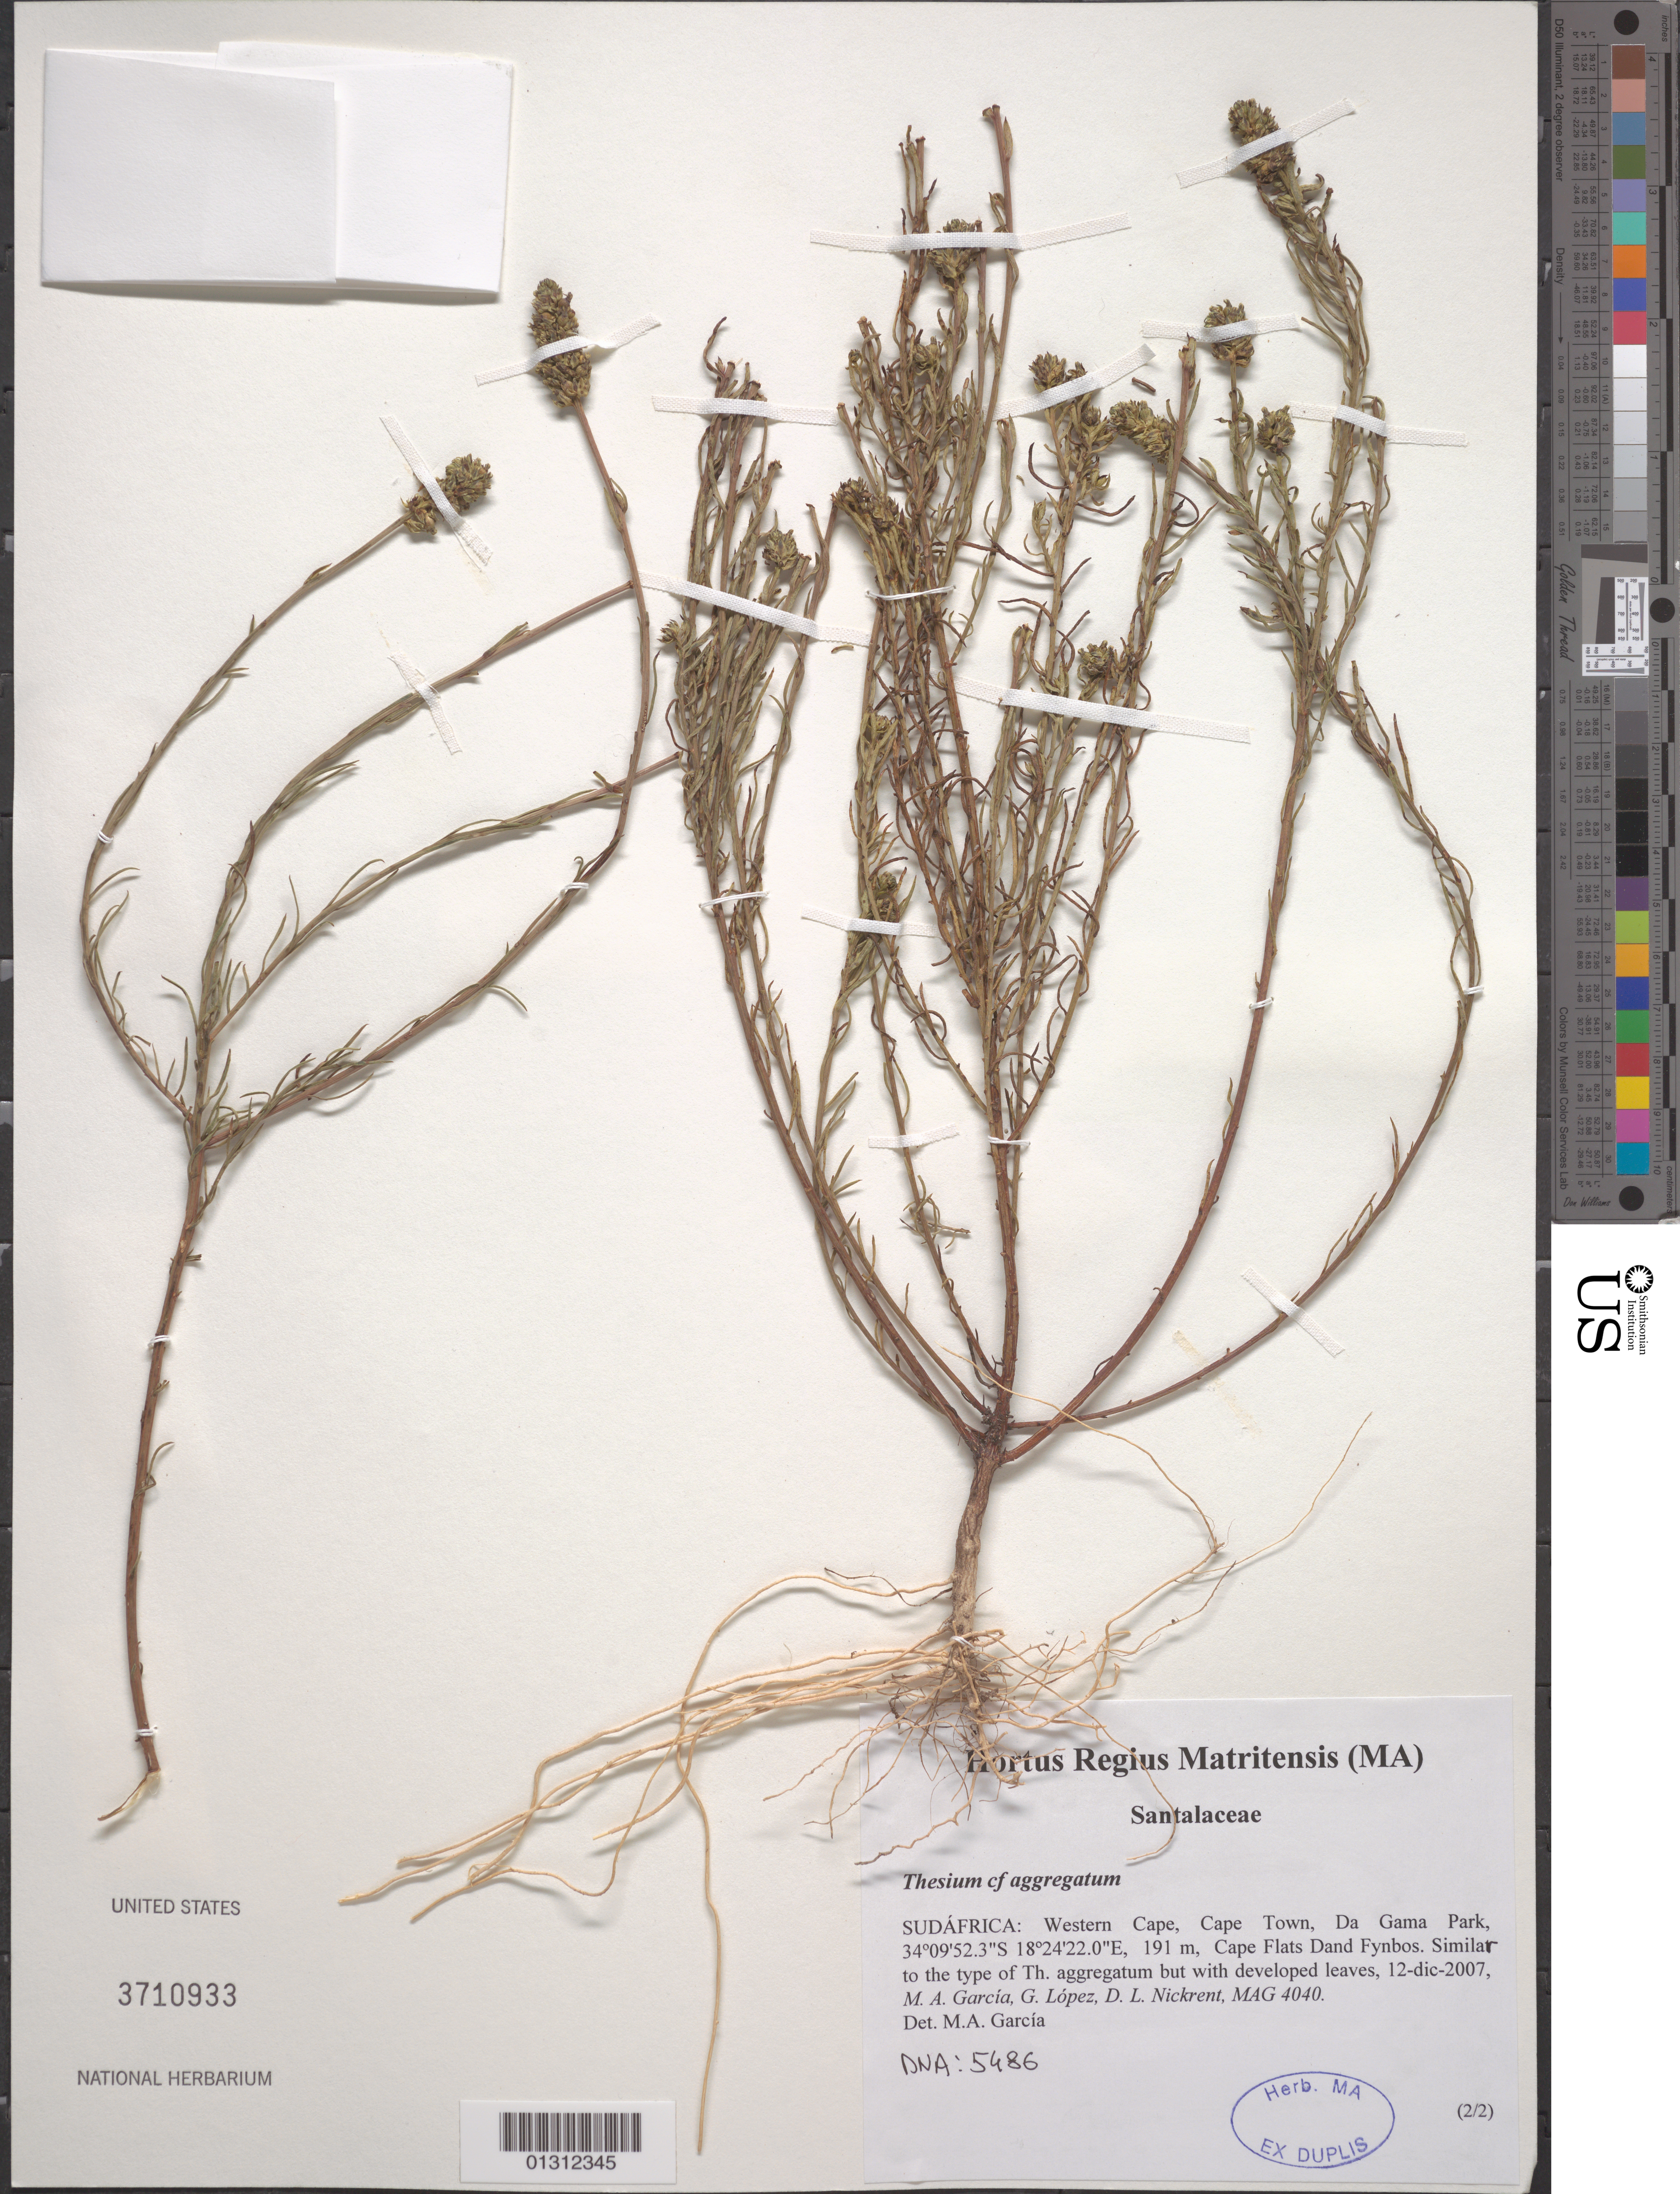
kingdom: Plantae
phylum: Tracheophyta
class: Magnoliopsida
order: Santalales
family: Thesiaceae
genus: Thesium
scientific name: Thesium aggregatum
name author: A.W. Hill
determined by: García M., A.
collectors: M. A. García, G. López & D. Nickrent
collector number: MAG 4040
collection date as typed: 12-dic-2007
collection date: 2007-12-12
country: South Africa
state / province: Western Cape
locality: Cape Town, Da Gama Park, Cape Flats Dand Fynbos.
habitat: Cape Flats Dand Fynbos.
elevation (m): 191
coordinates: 34 09 52.3 S, 18 24 22.0 E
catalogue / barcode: US 3710933